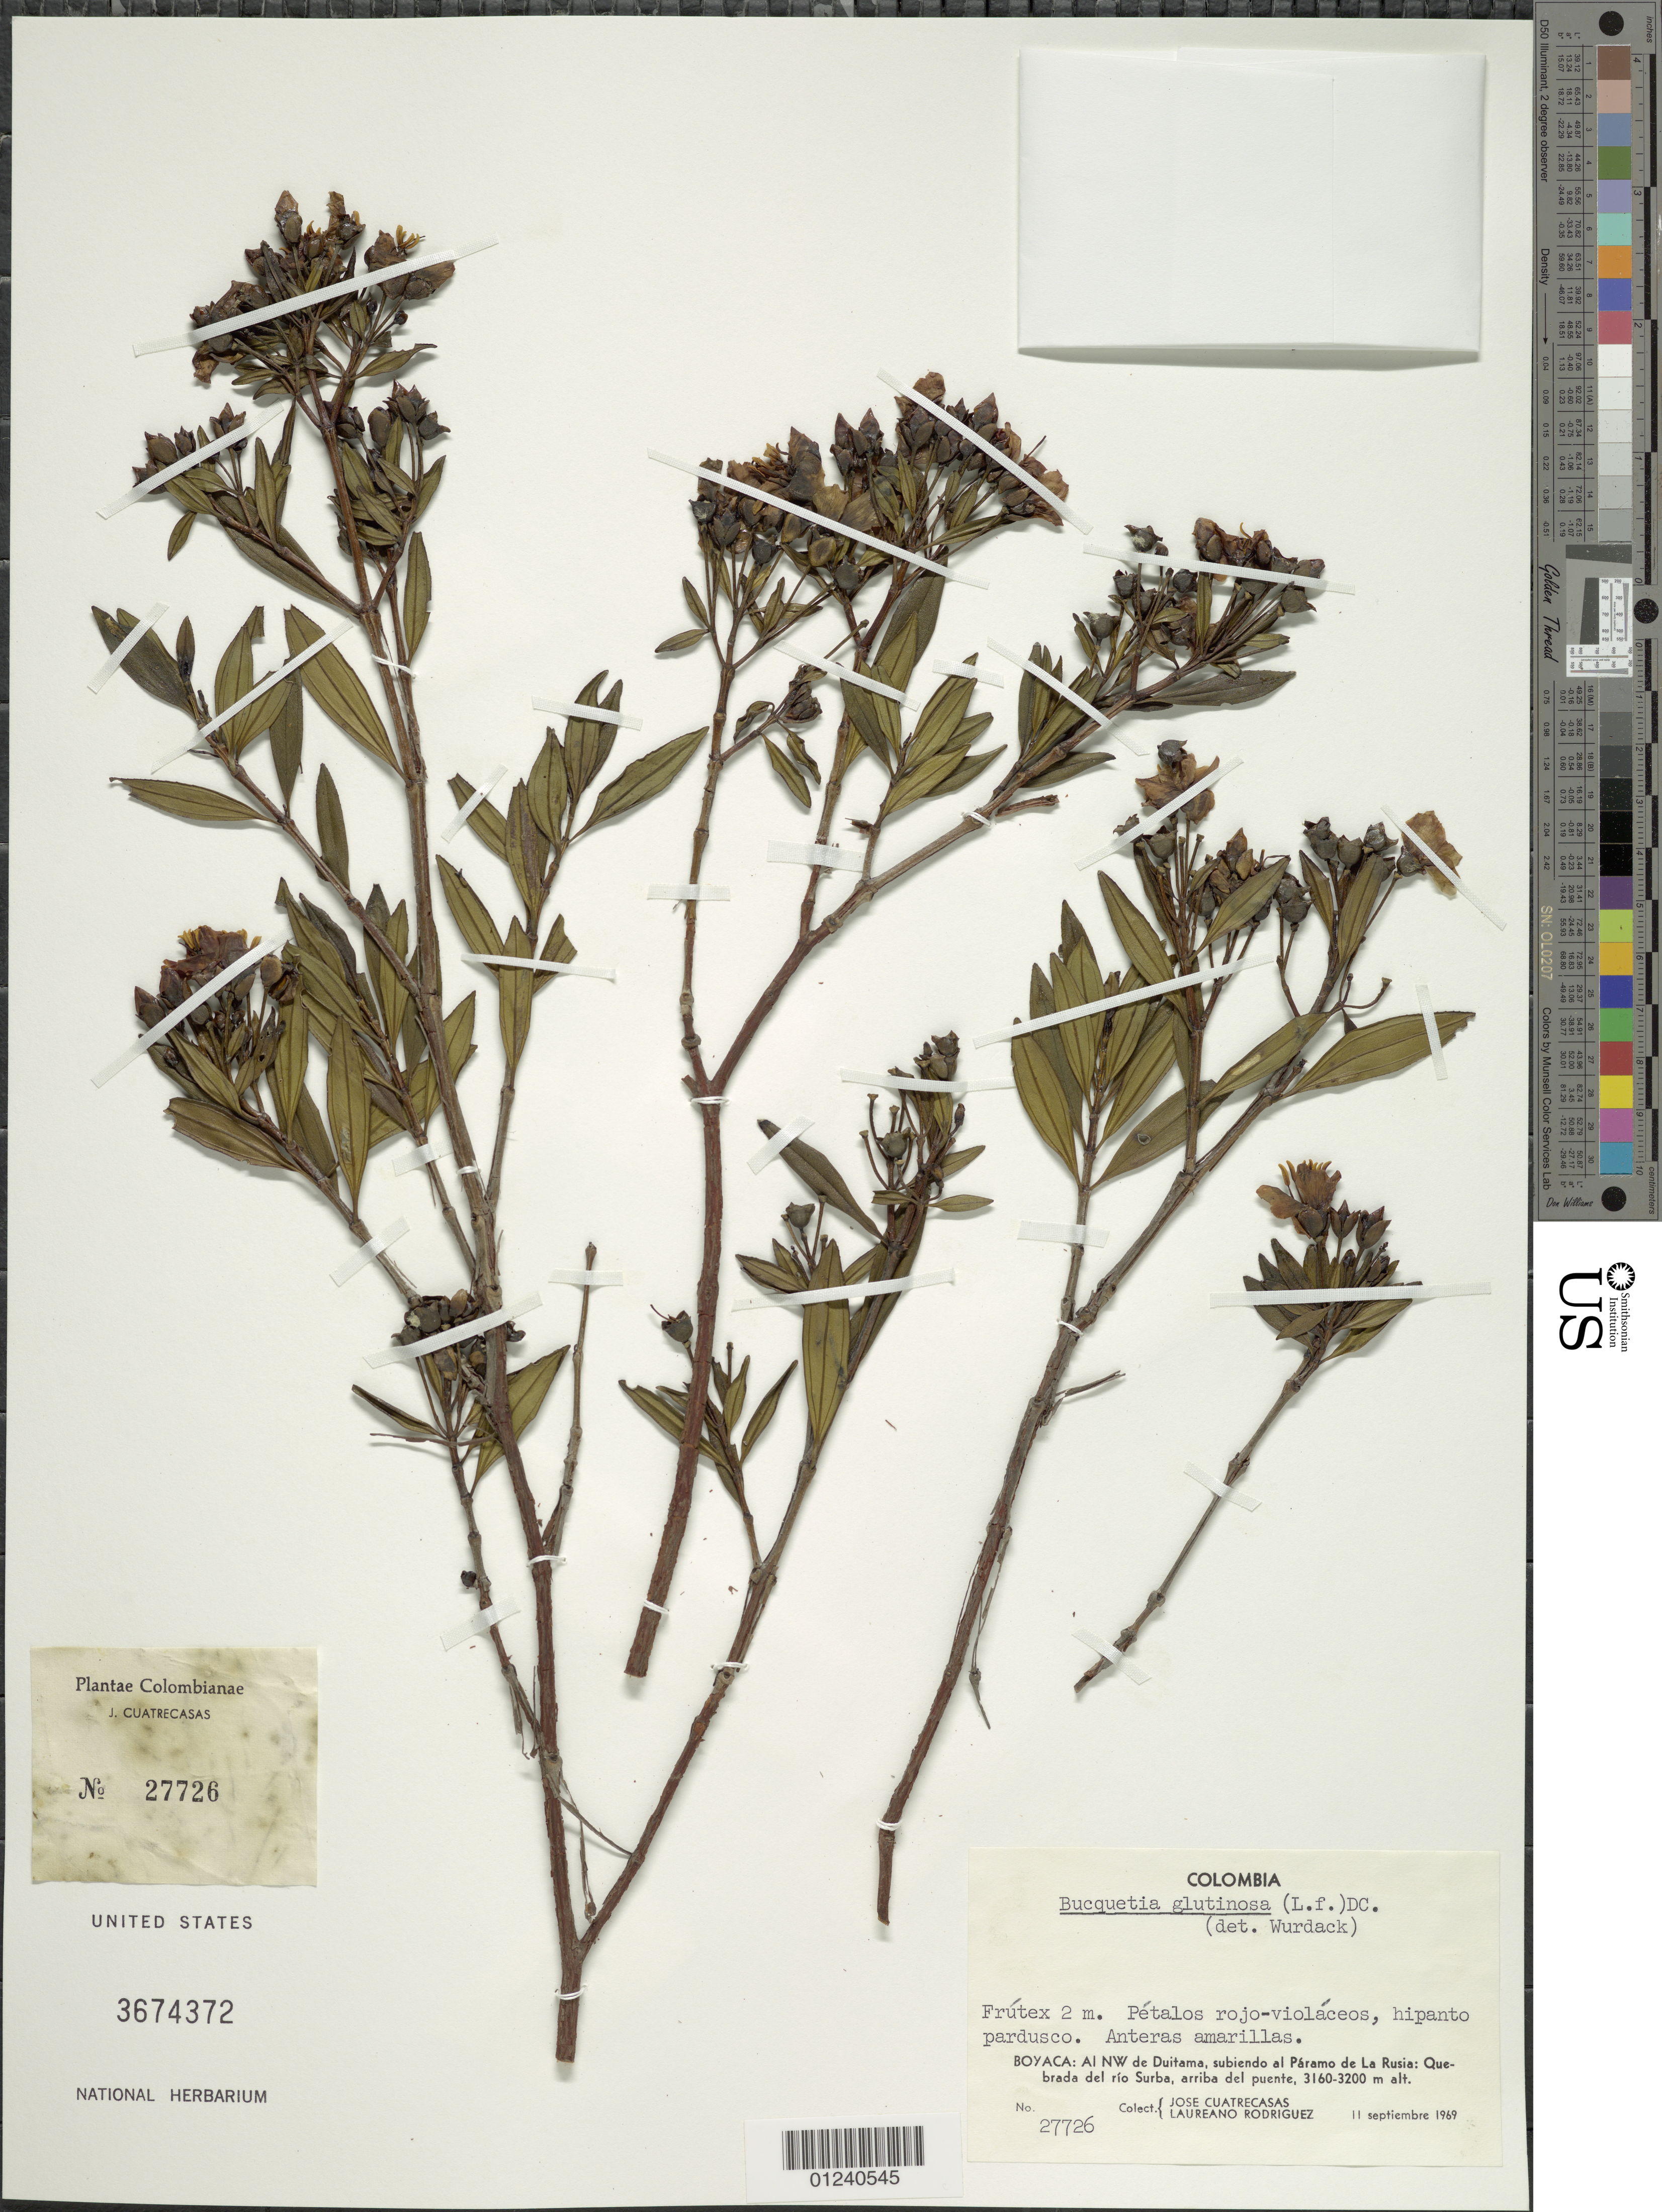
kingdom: Plantae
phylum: Tracheophyta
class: Magnoliopsida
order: Myrtales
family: Melastomataceae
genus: Bucquetia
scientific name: Bucquetia glutinosa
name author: DC.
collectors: J. Cuatrecasas & L. Rodriguez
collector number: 27726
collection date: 1969-09-11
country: Colombia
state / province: Boyacá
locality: Al NW de Duitama, subiendo al Páramo de la Rusia: Quebrada del río Surba, arriba del puente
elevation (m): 3160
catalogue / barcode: US 3674372